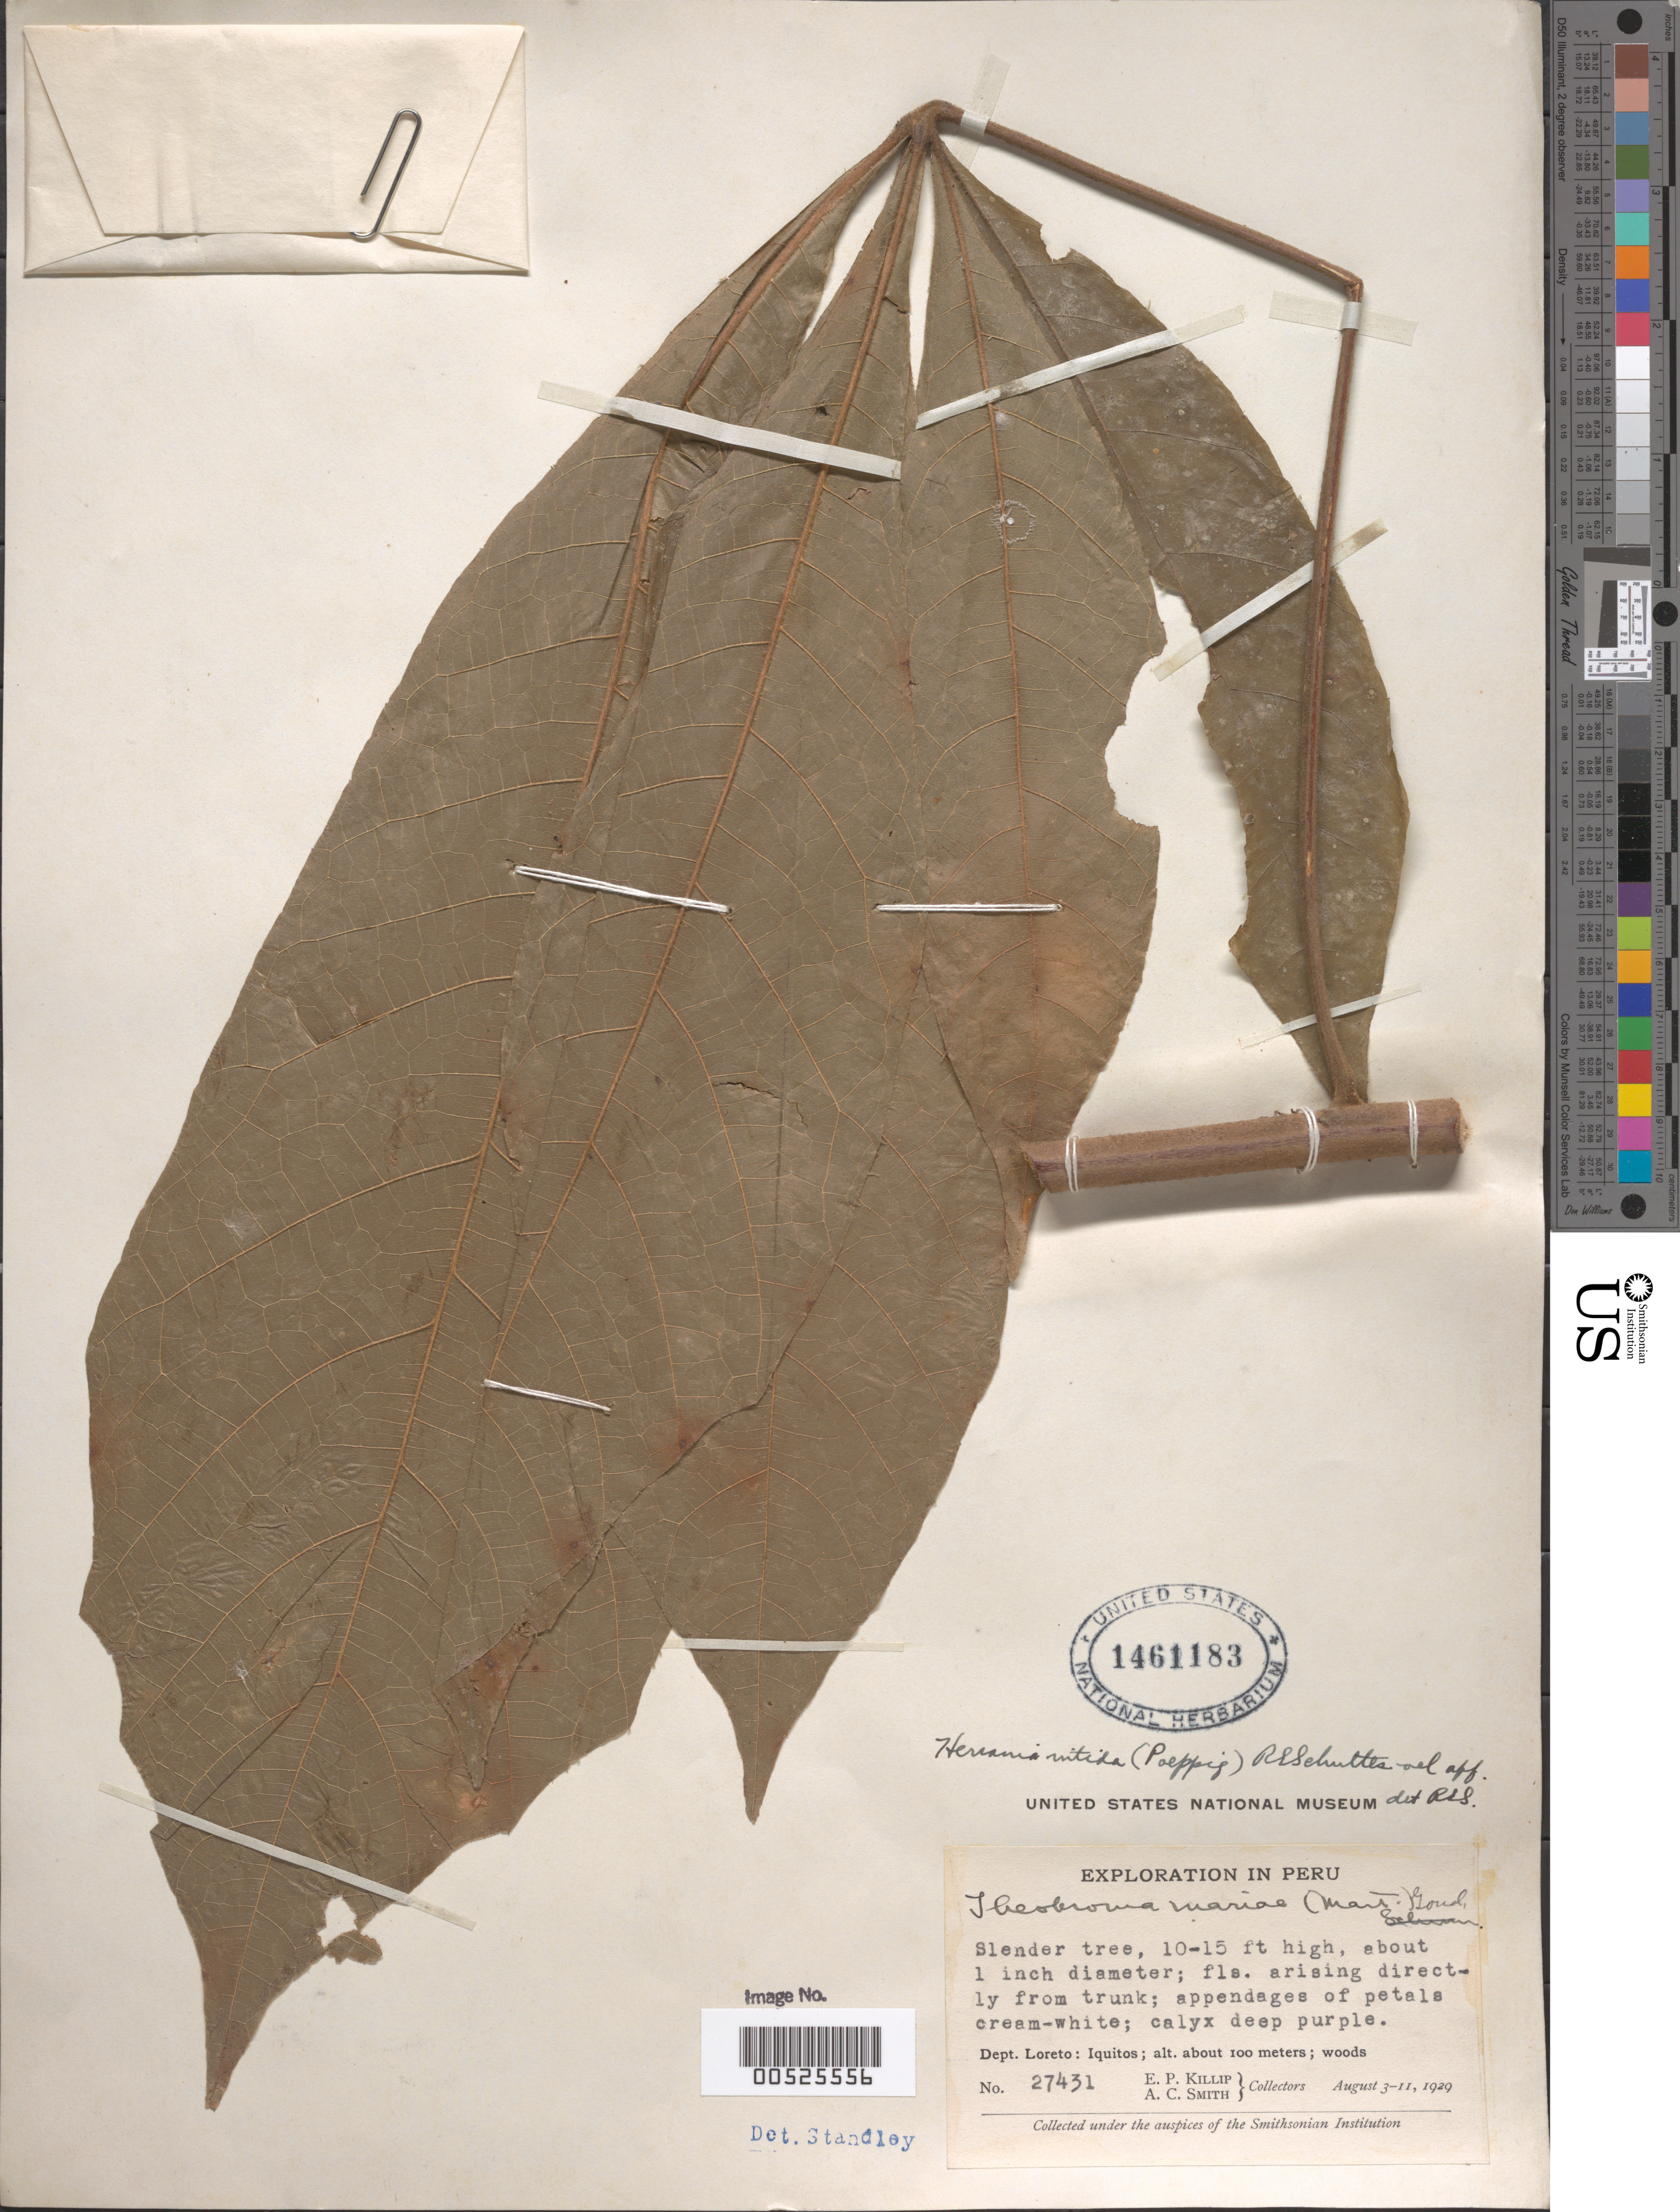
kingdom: Plantae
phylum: Tracheophyta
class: Magnoliopsida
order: Malvales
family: Malvaceae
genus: Herrania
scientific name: Herrania nitida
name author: (Poepp.) R.E. Schult.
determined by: Schultes, R. E.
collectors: E. P. Killip & A. C. Smith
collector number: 27431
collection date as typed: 03 Aug 1929 to 11 Aug 1929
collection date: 1929-08-03/1929-08-11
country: Peru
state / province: Loreto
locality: Iquitos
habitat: woods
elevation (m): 100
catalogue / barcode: US 1461183